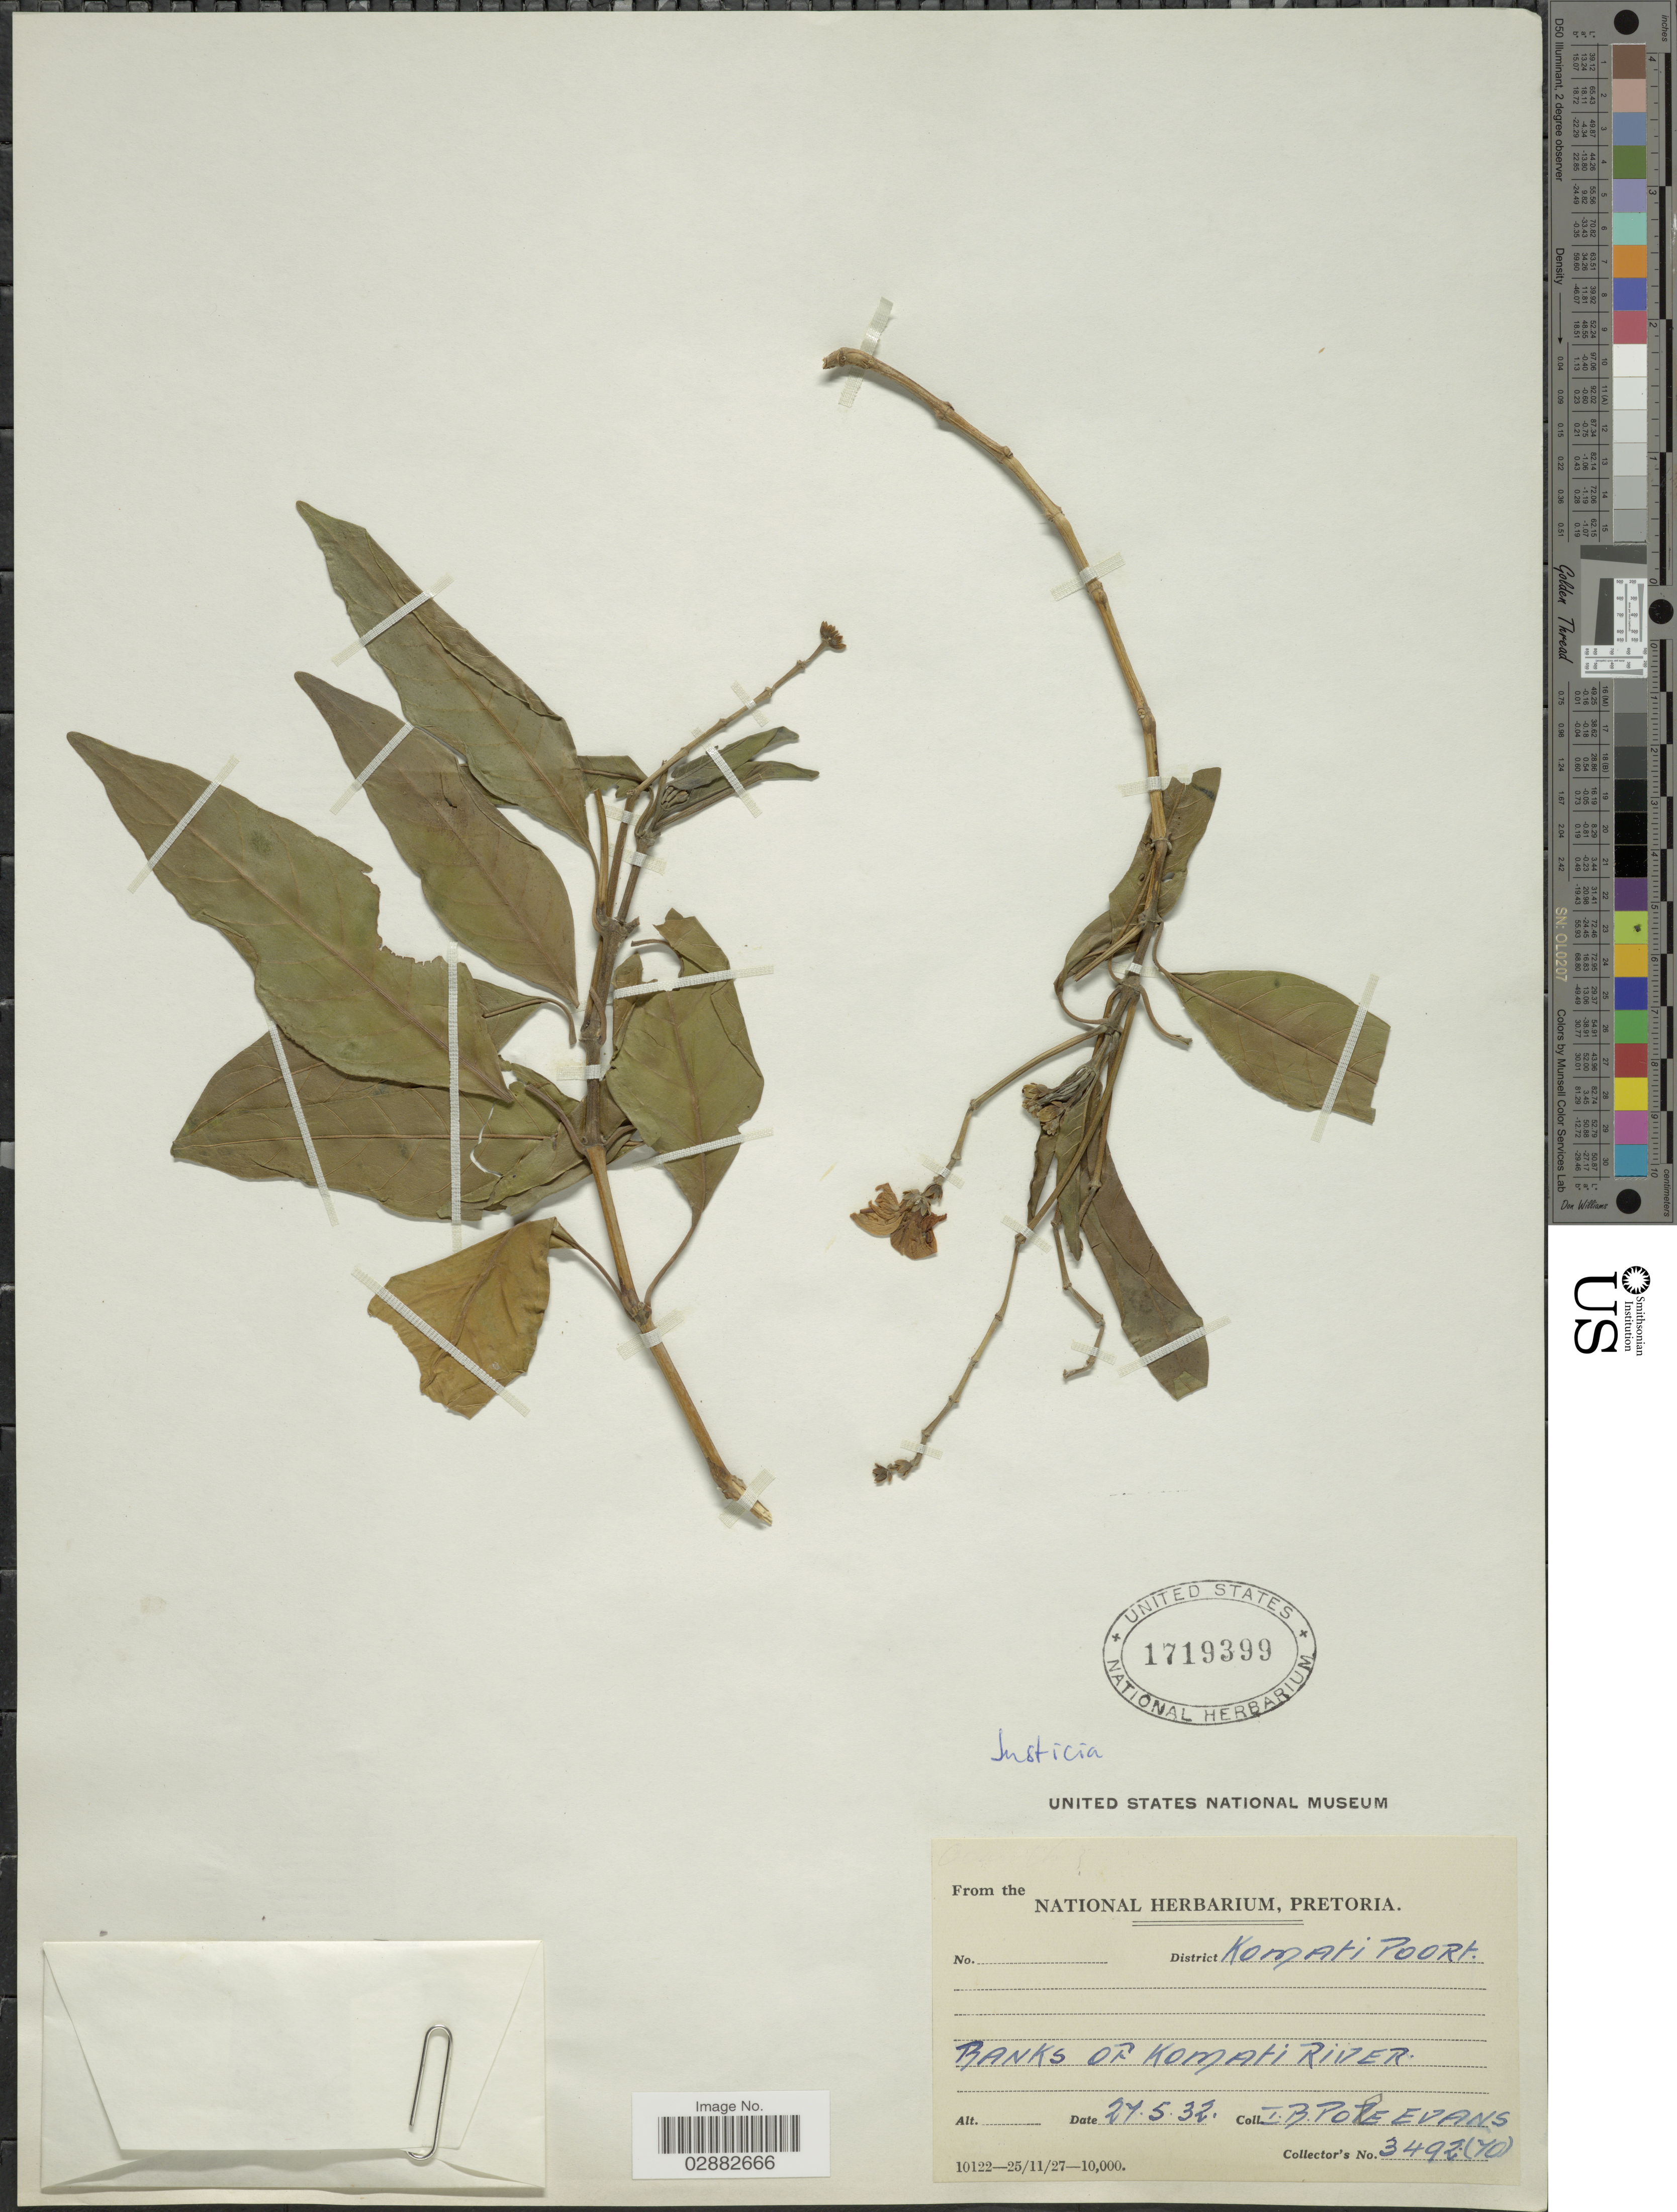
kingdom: Plantae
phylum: Tracheophyta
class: Magnoliopsida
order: Lamiales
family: Acanthaceae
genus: Justicia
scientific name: Justicia sp.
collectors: I. B. Pole-Evans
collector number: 3492(70)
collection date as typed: Transcribed d/m/y: 27/5/32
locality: Banks of Komati River.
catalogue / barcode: US 1719399